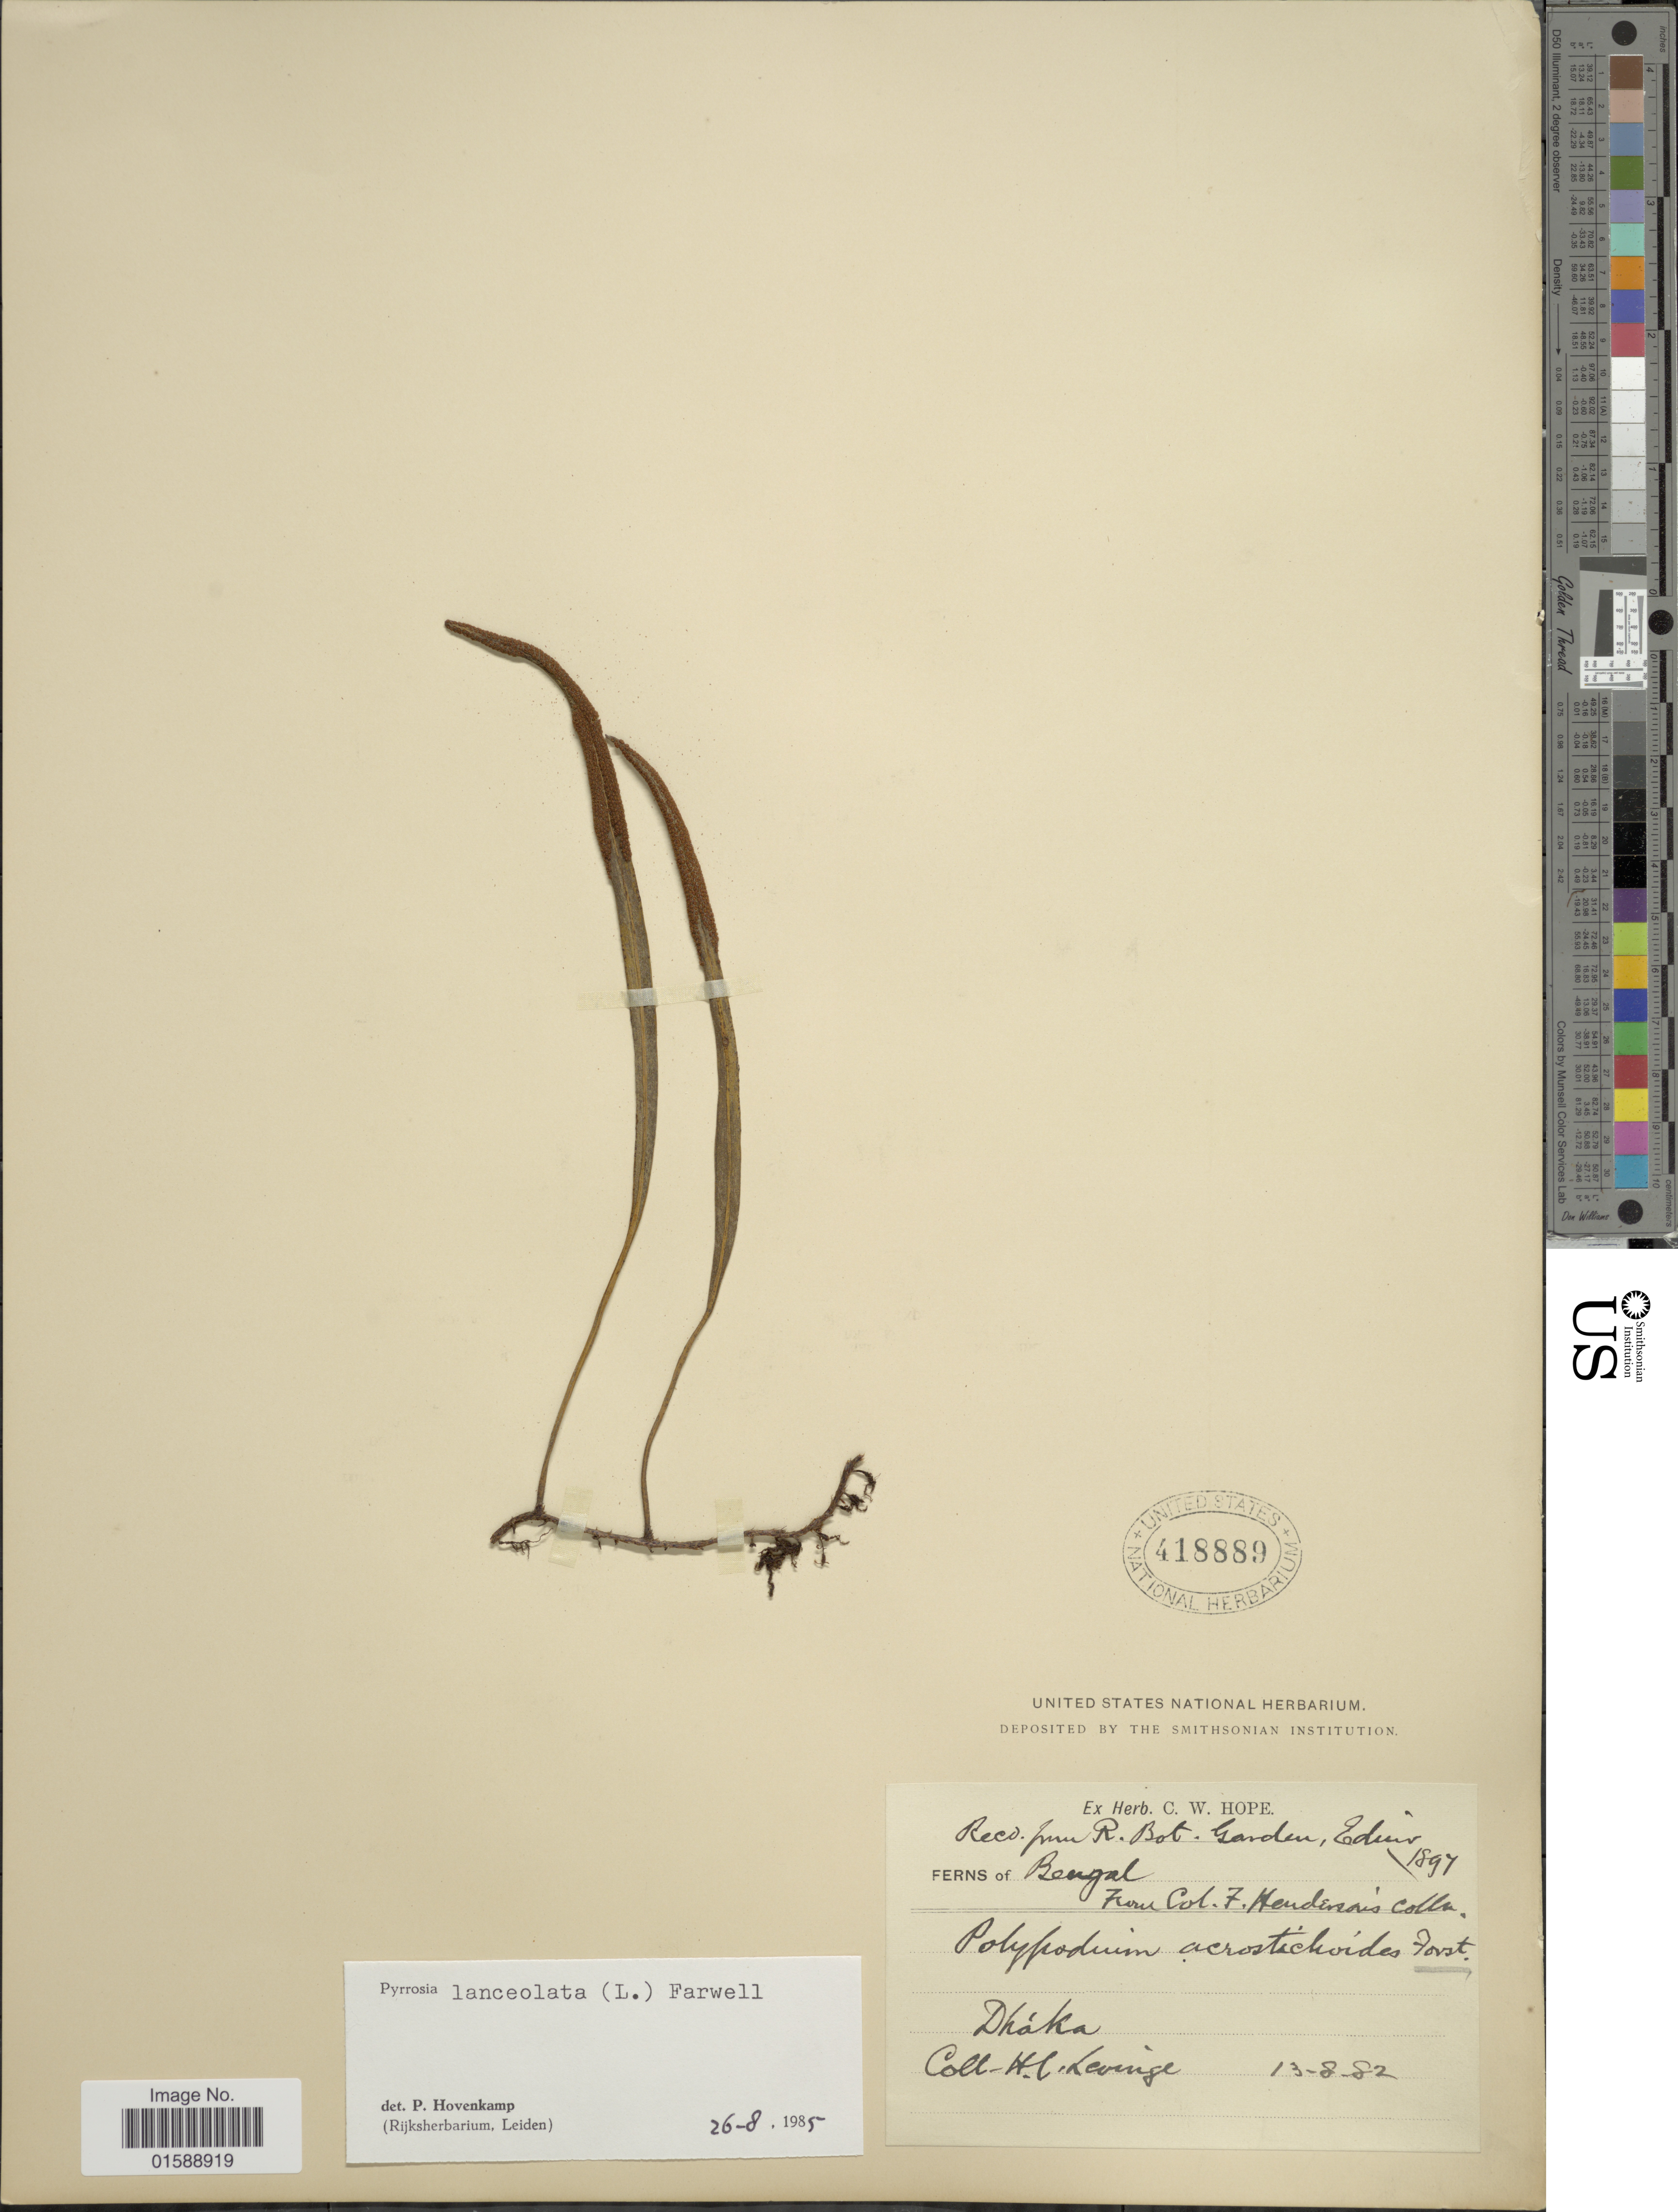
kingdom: Plantae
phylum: Tracheophyta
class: Polypodiopsida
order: Polypodiales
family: Polypodiaceae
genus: Pyrrosia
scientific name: Pyrrosia lanceolata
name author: (L.) Farw.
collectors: H. Levinge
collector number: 1897?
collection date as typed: Transcribed d/m/y: 13/8/82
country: Bangladesh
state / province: Dhaka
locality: Bengal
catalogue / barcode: US 418889